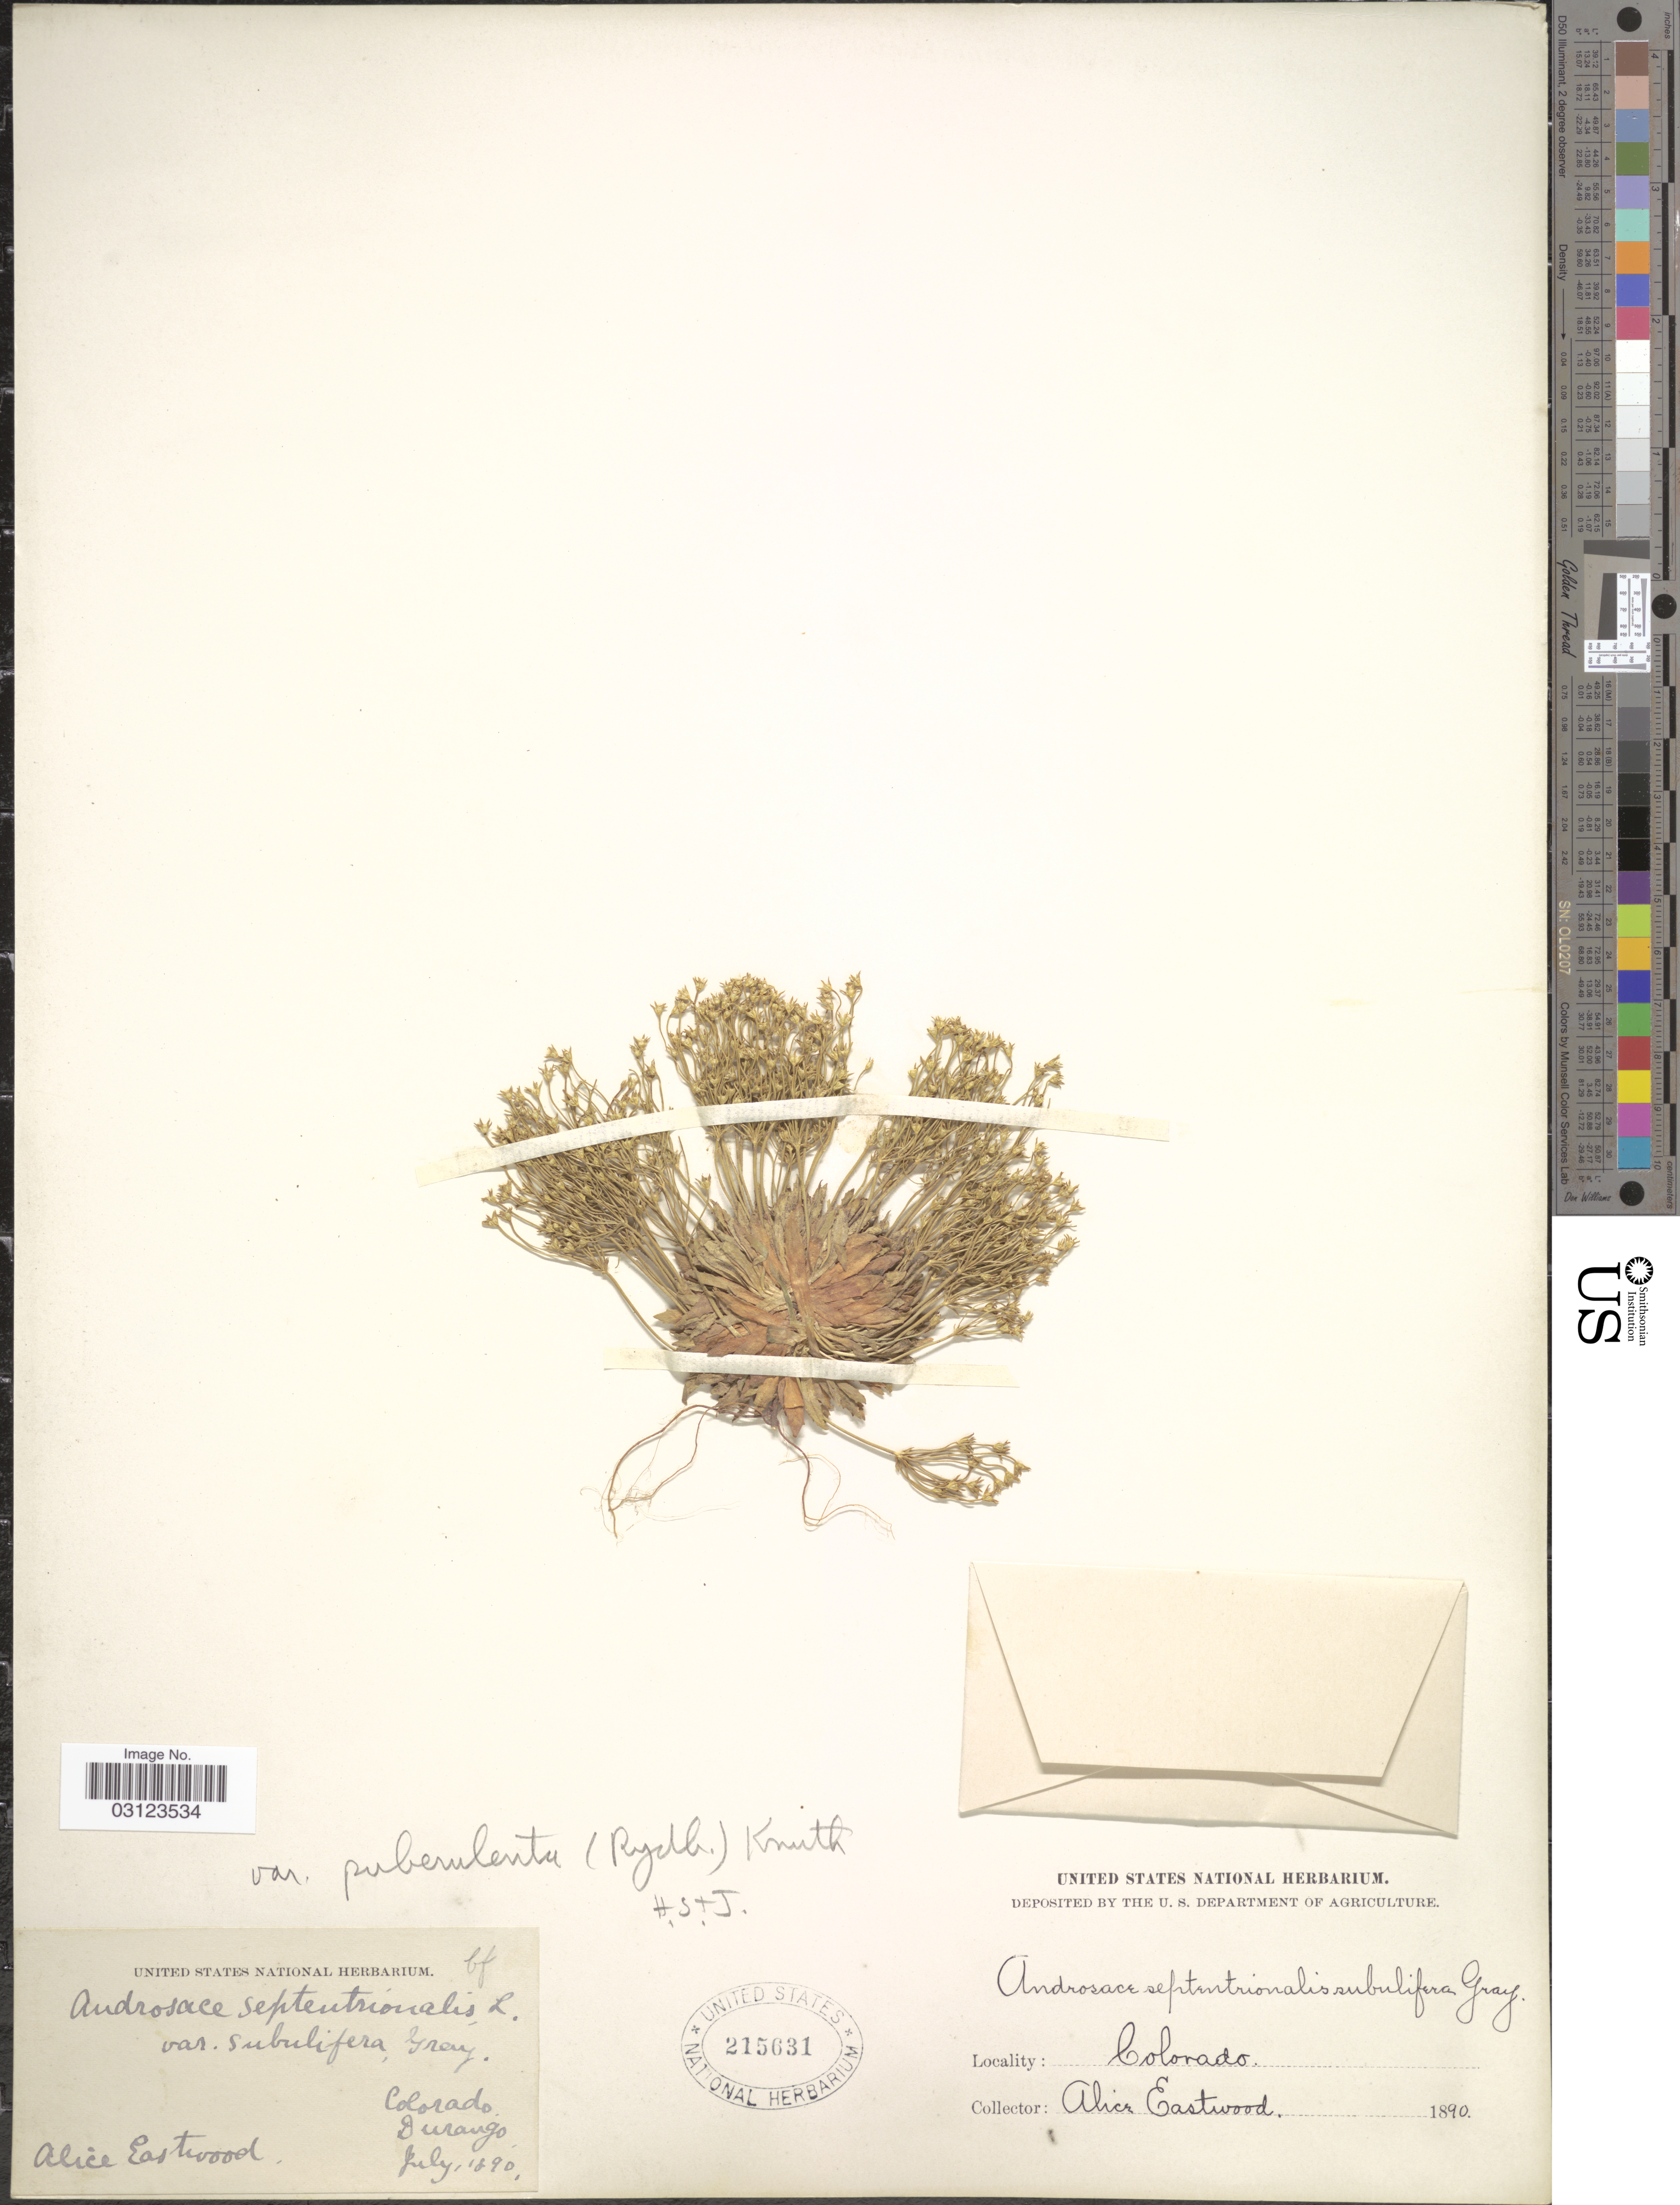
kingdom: Plantae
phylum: Tracheophyta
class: Magnoliopsida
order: Ericales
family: Primulaceae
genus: Androsace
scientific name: Androsace septentrionalis var. puberulenta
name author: (Rydb.) R. Knuth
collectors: A. Eastwood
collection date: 1890-07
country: United States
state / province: Colorado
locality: Durango.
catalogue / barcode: US 215631